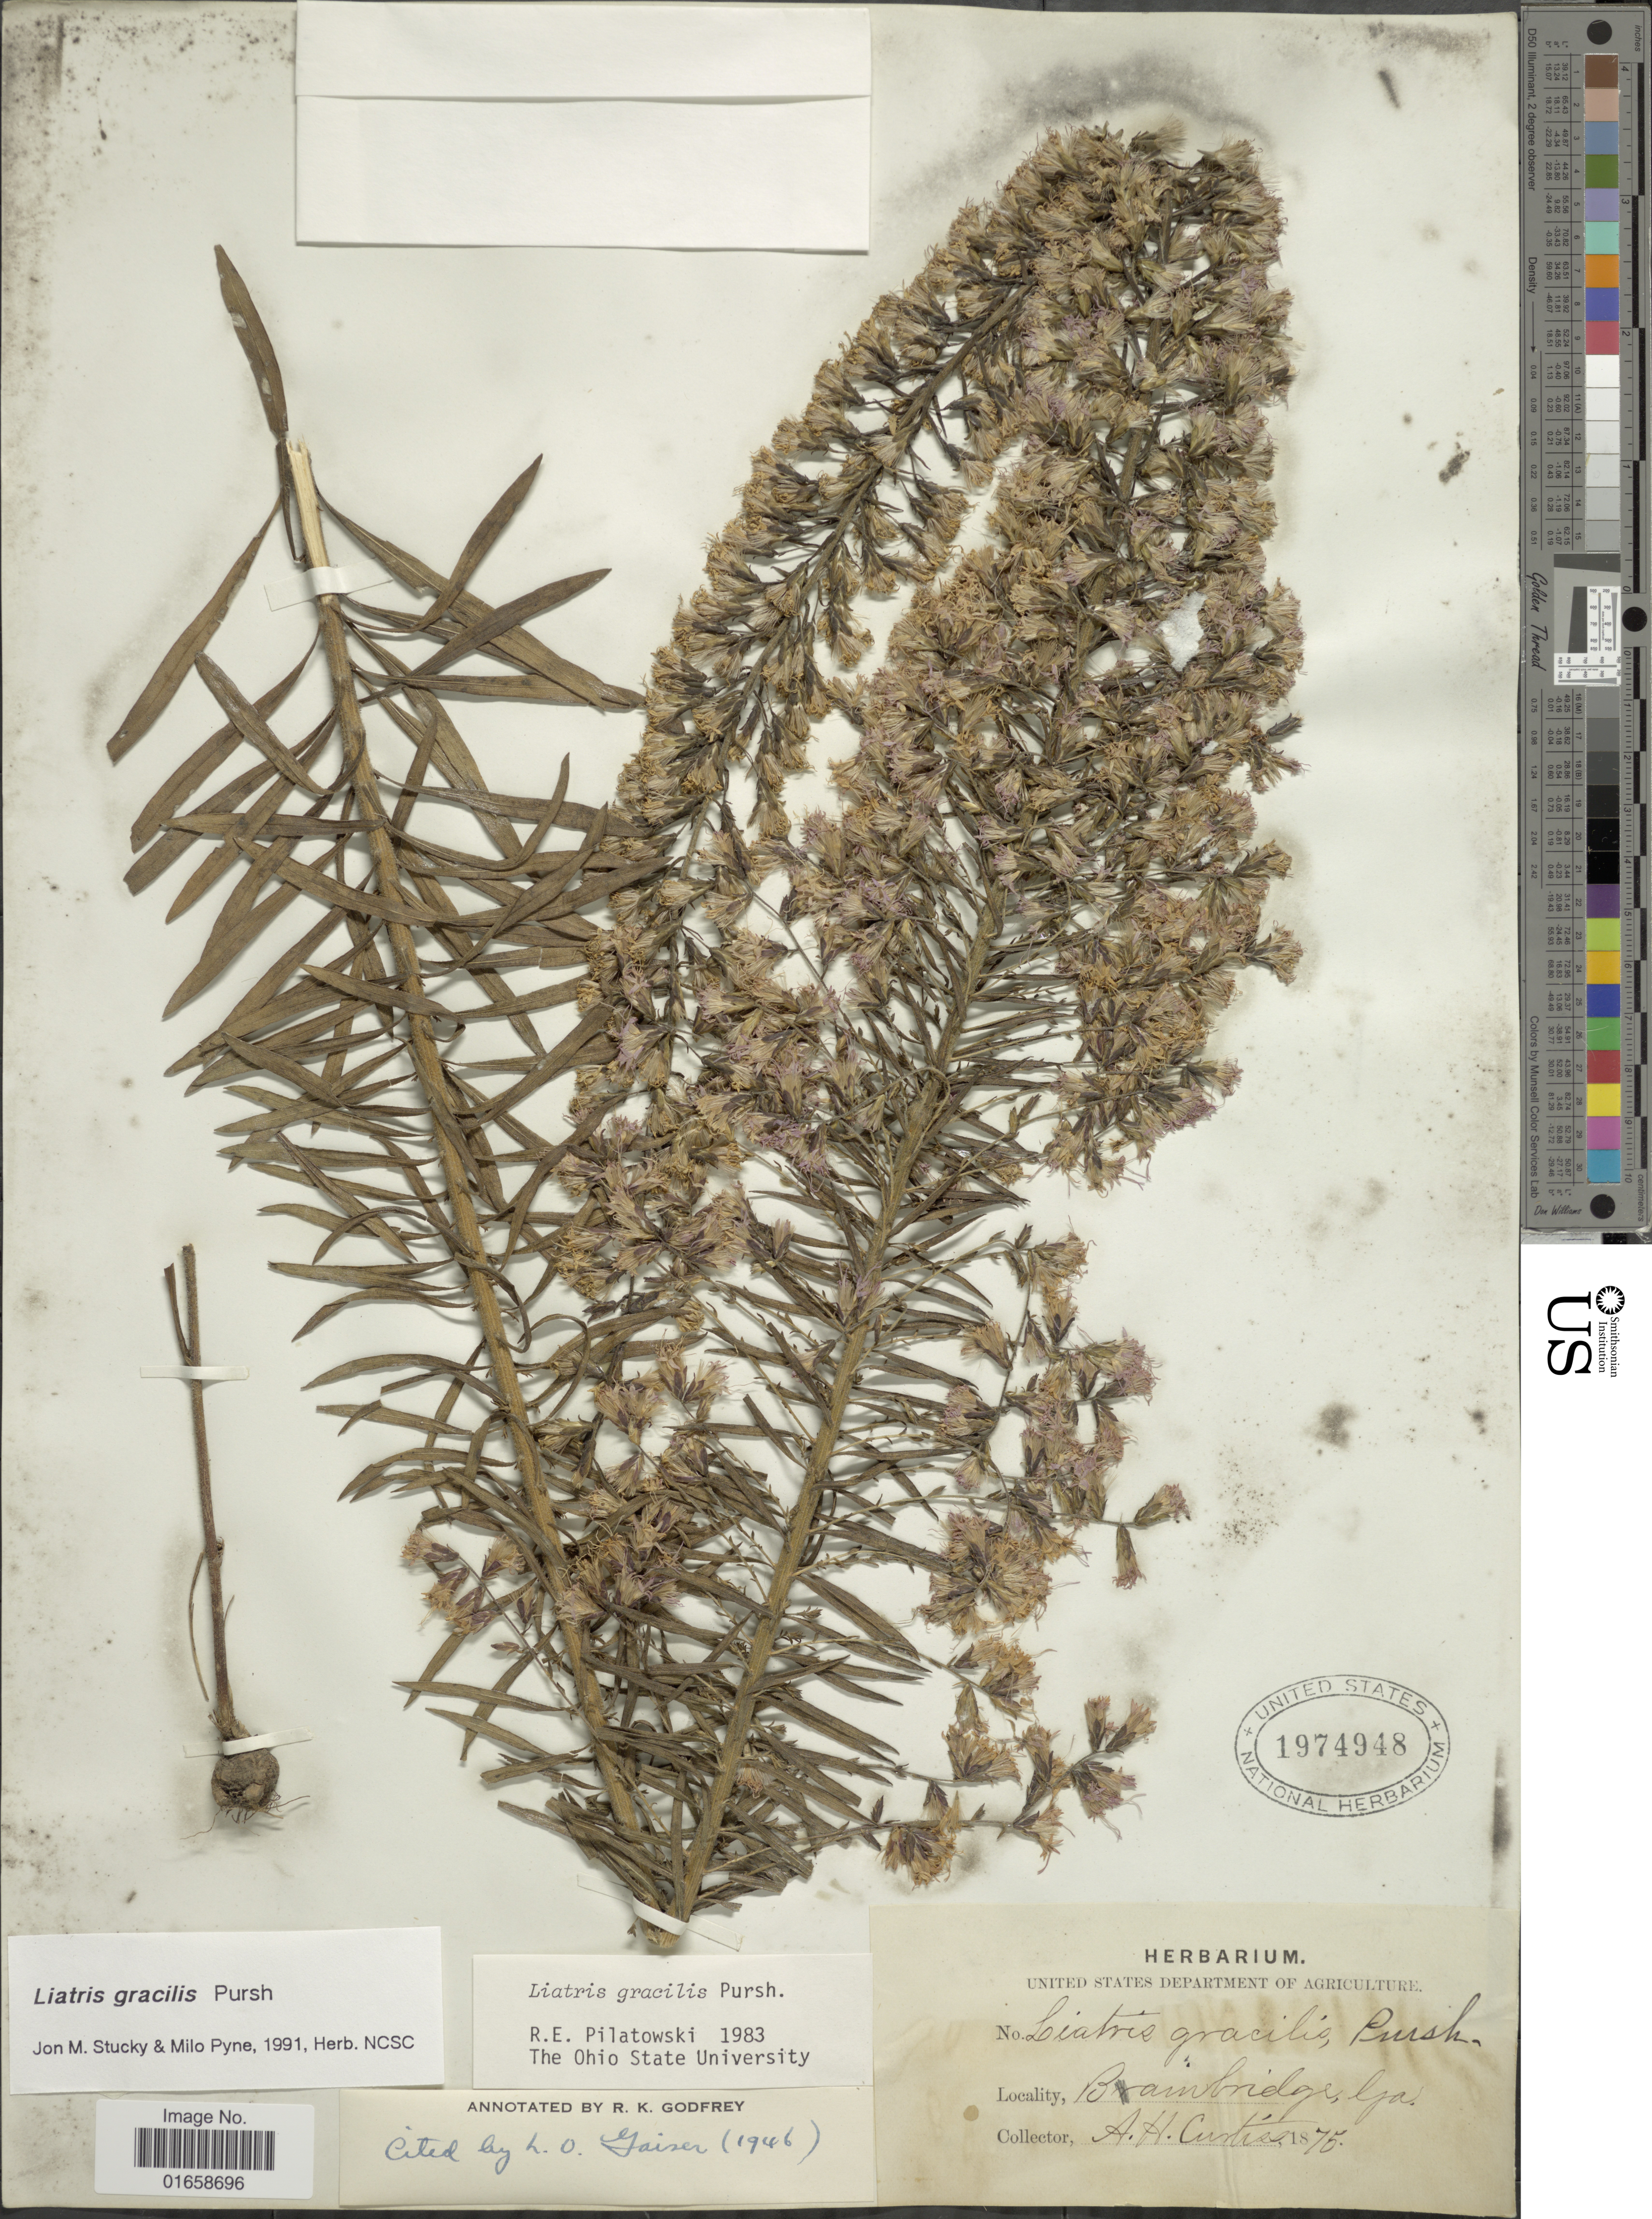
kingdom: Plantae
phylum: Tracheophyta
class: Magnoliopsida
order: Asterales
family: Asteraceae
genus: Liatris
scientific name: Liatris gracilis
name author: Pursh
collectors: A. H. Curtiss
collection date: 1875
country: United States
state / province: Georgia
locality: Brambridge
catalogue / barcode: US 1974948